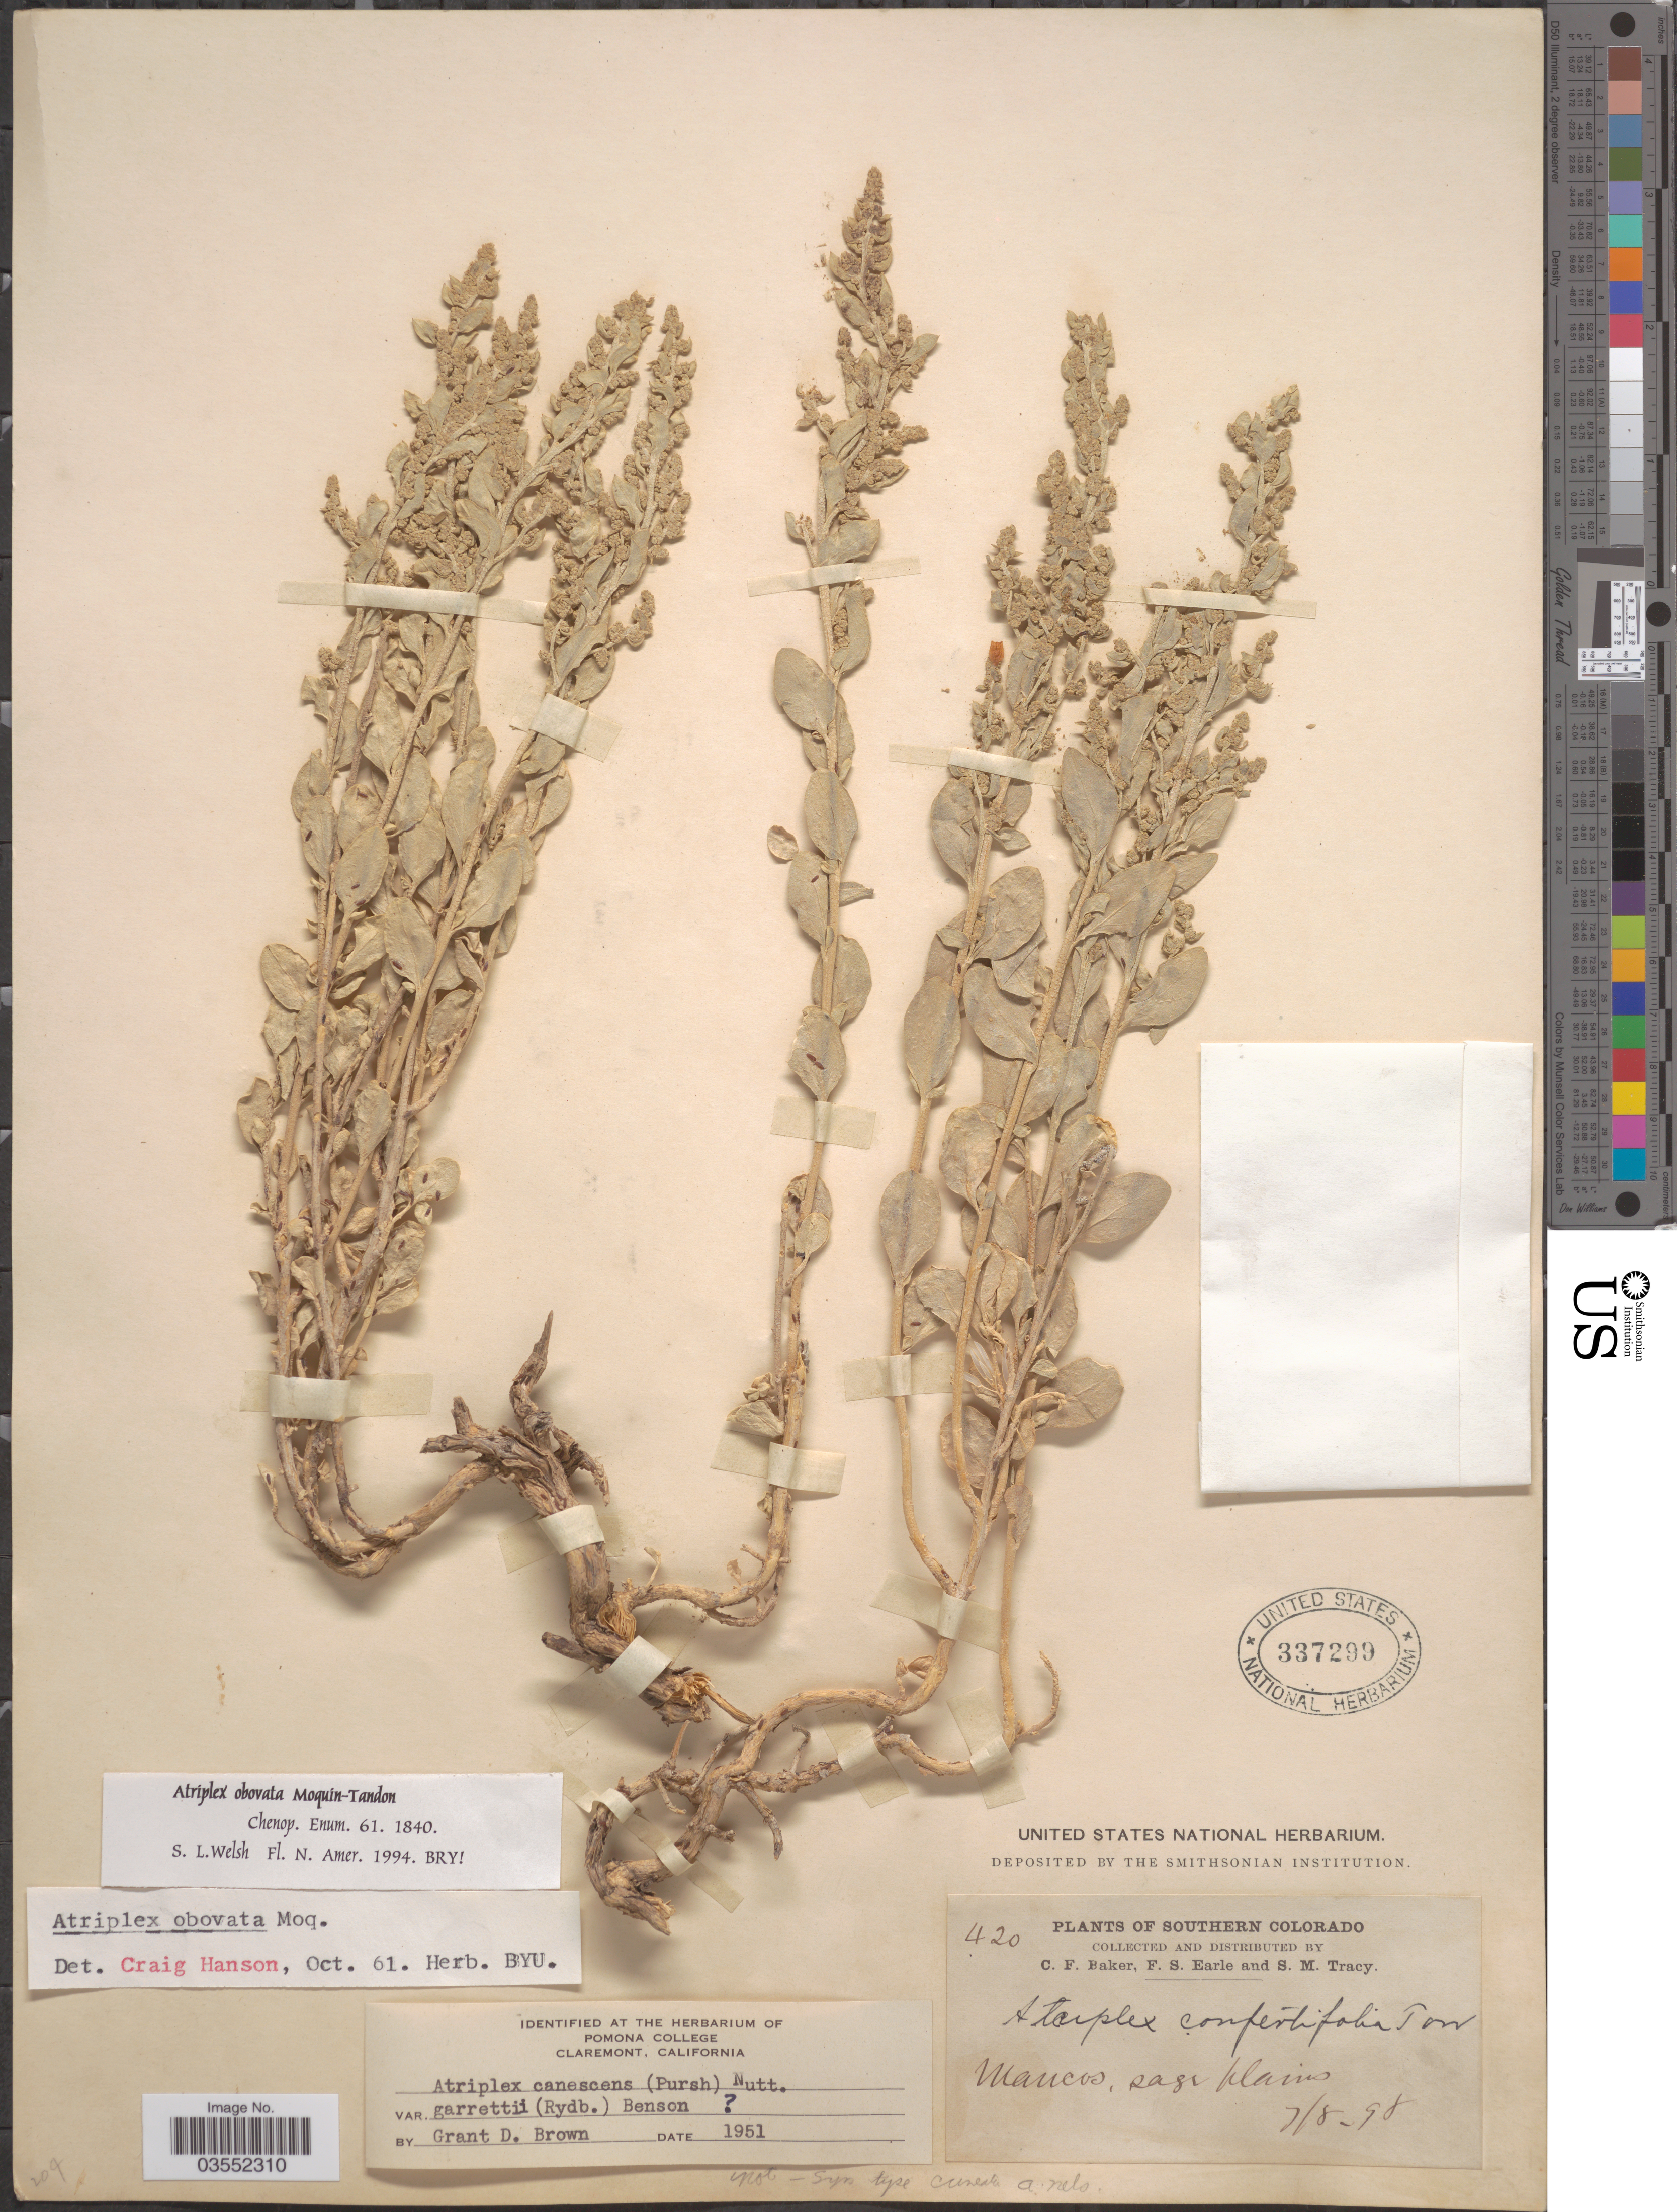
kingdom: Plantae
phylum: Tracheophyta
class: Magnoliopsida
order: Caryophyllales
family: Amaranthaceae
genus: Atriplex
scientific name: Atriplex obovata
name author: Moq.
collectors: C. F. Baker, F. S. Earle & S. M. Tracy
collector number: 420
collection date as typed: Transcribed d/m/y: 8/7/98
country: United States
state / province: Colorado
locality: Southern Colorado. Mancos, sage plains.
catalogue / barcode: US 337299